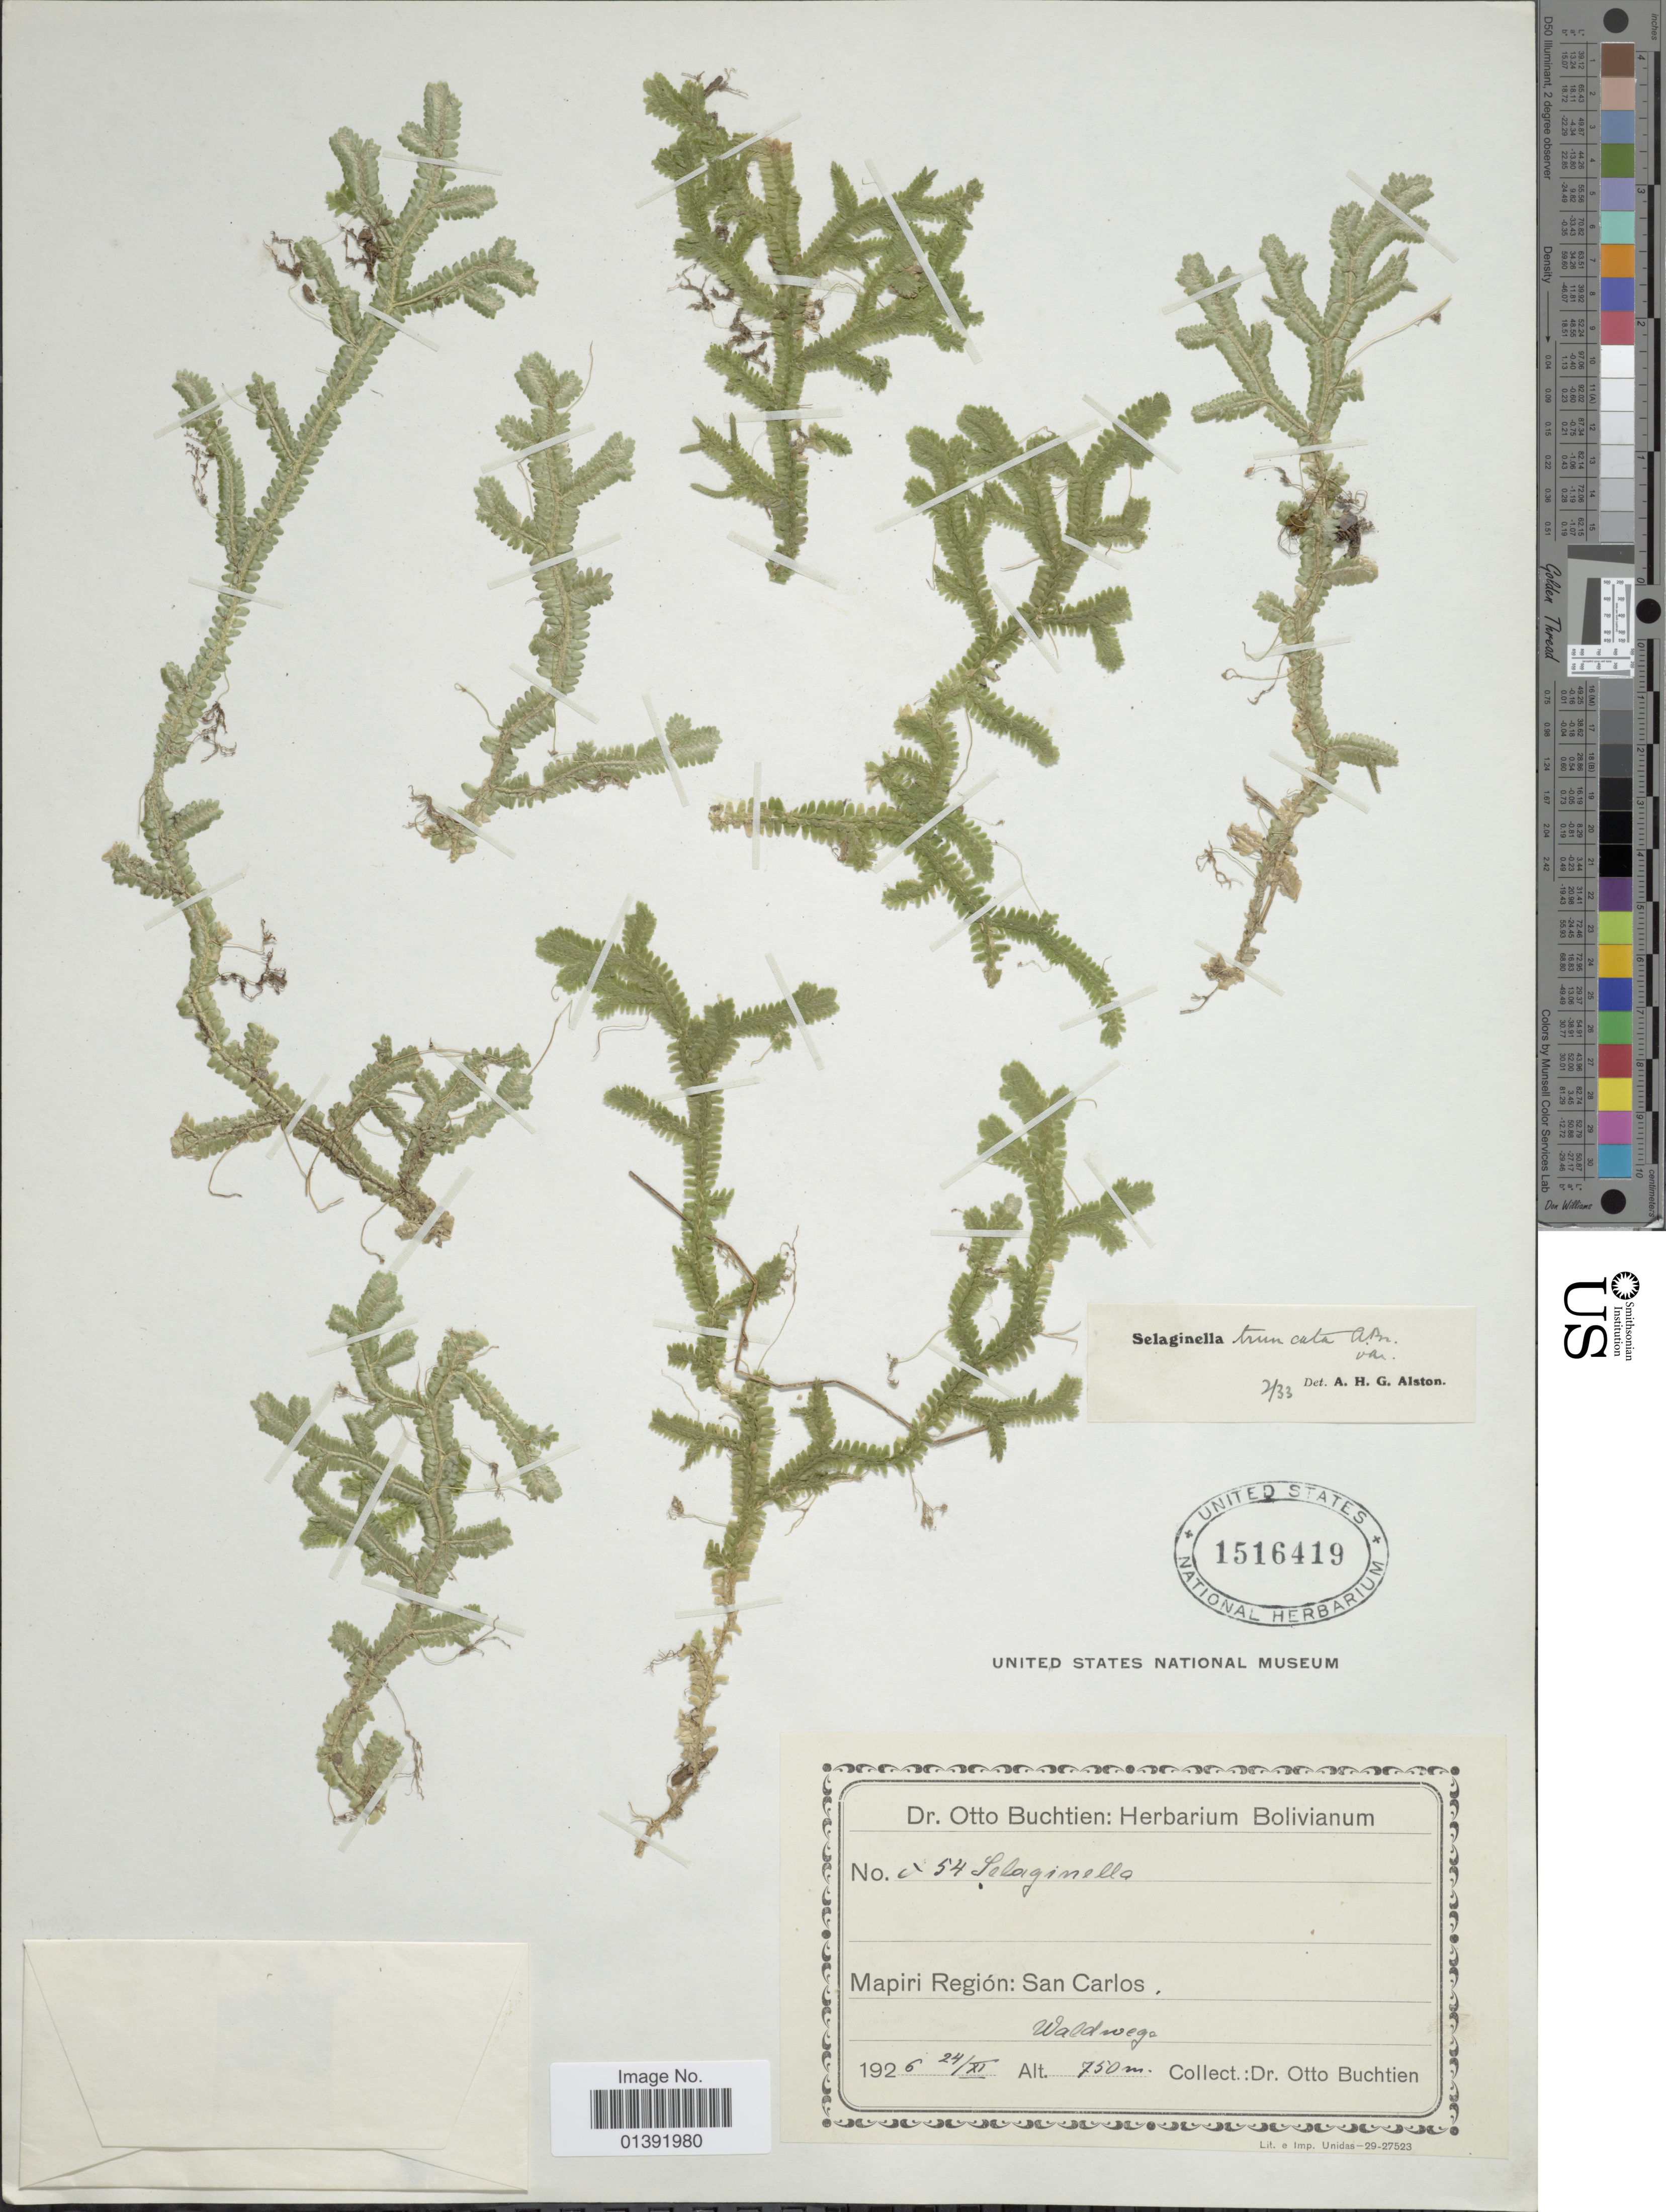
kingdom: Plantae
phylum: Tracheophyta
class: Lycopodiopsida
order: Selaginellales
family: Selaginellaceae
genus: Selaginella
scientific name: Selaginella truncata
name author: H. Karst. ex A. Braun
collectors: O. Buchtien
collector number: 54*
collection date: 1926-11-24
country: Bolivia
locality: Mapiri Region: San Carlos.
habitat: Waldwege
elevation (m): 750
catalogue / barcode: US 1516419